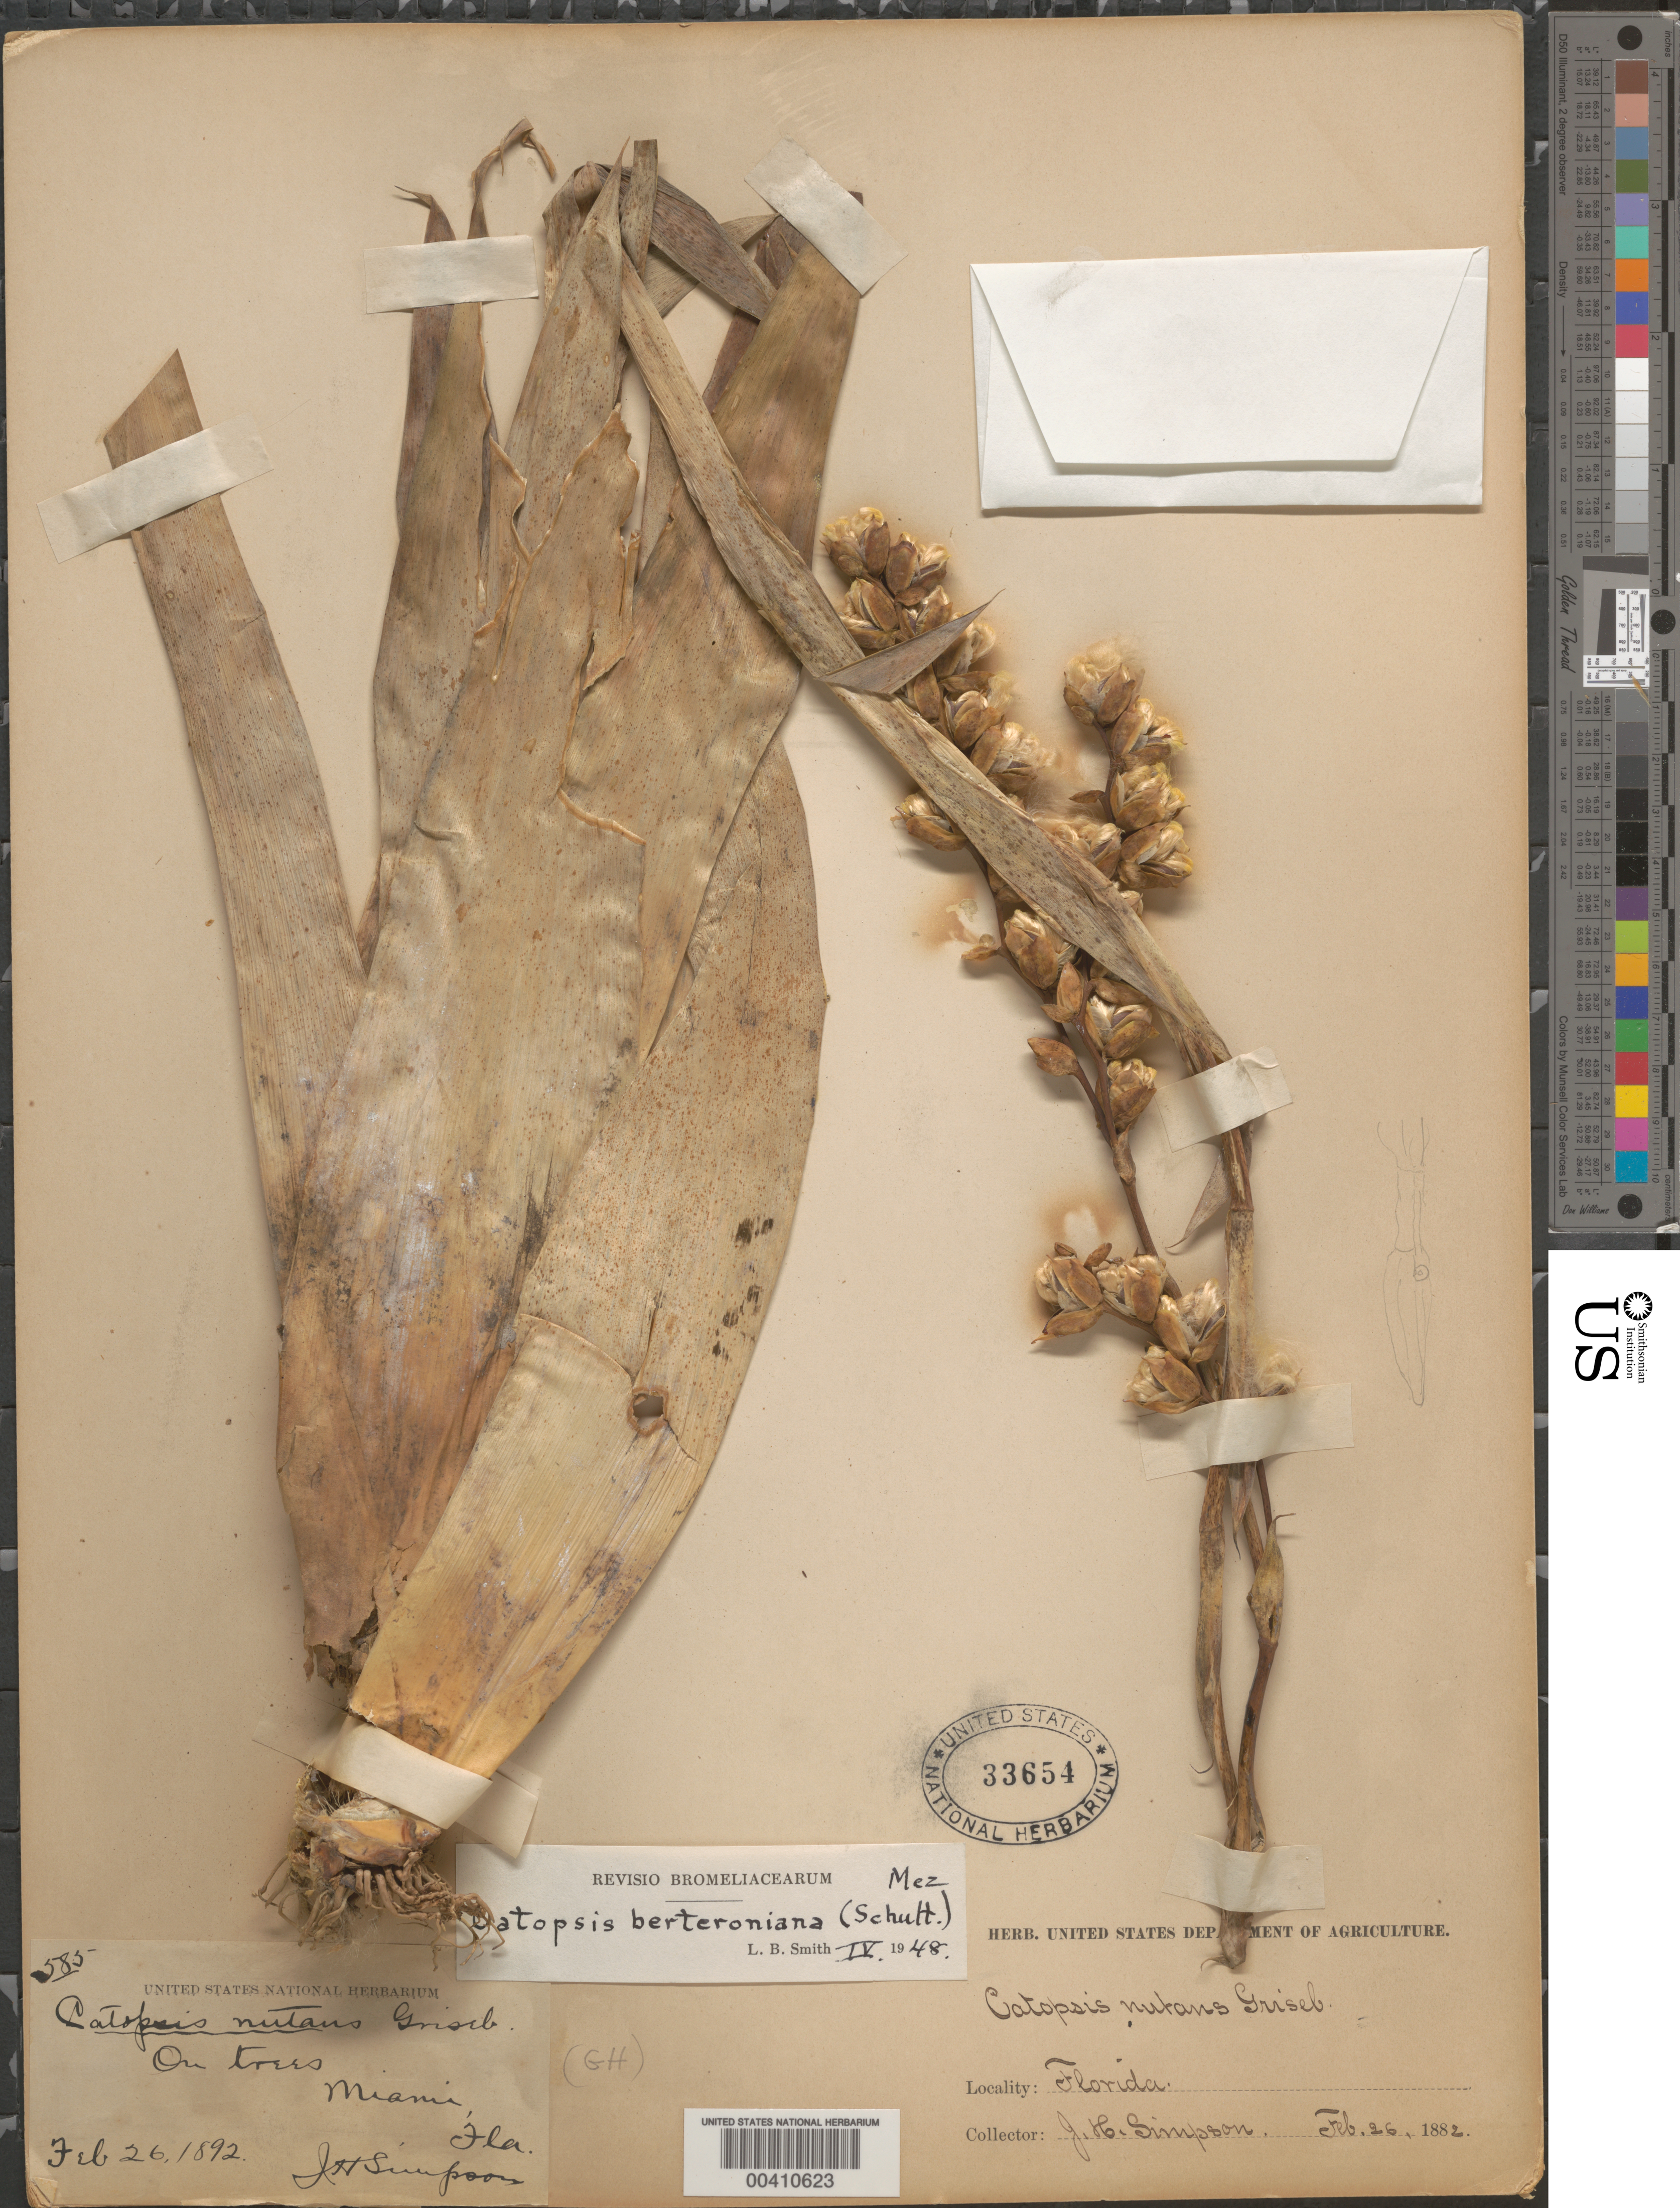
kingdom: Plantae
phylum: Tracheophyta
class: Liliopsida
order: Poales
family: Bromeliaceae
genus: Catopsis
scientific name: Catopsis berteroniana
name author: (Schult. & Schult. f.) Mez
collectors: J. H. Simpson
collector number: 585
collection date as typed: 26 Feb 1892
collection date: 1892-02-26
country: United States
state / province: Florida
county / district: Dade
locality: Miami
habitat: On trees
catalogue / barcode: US 33654